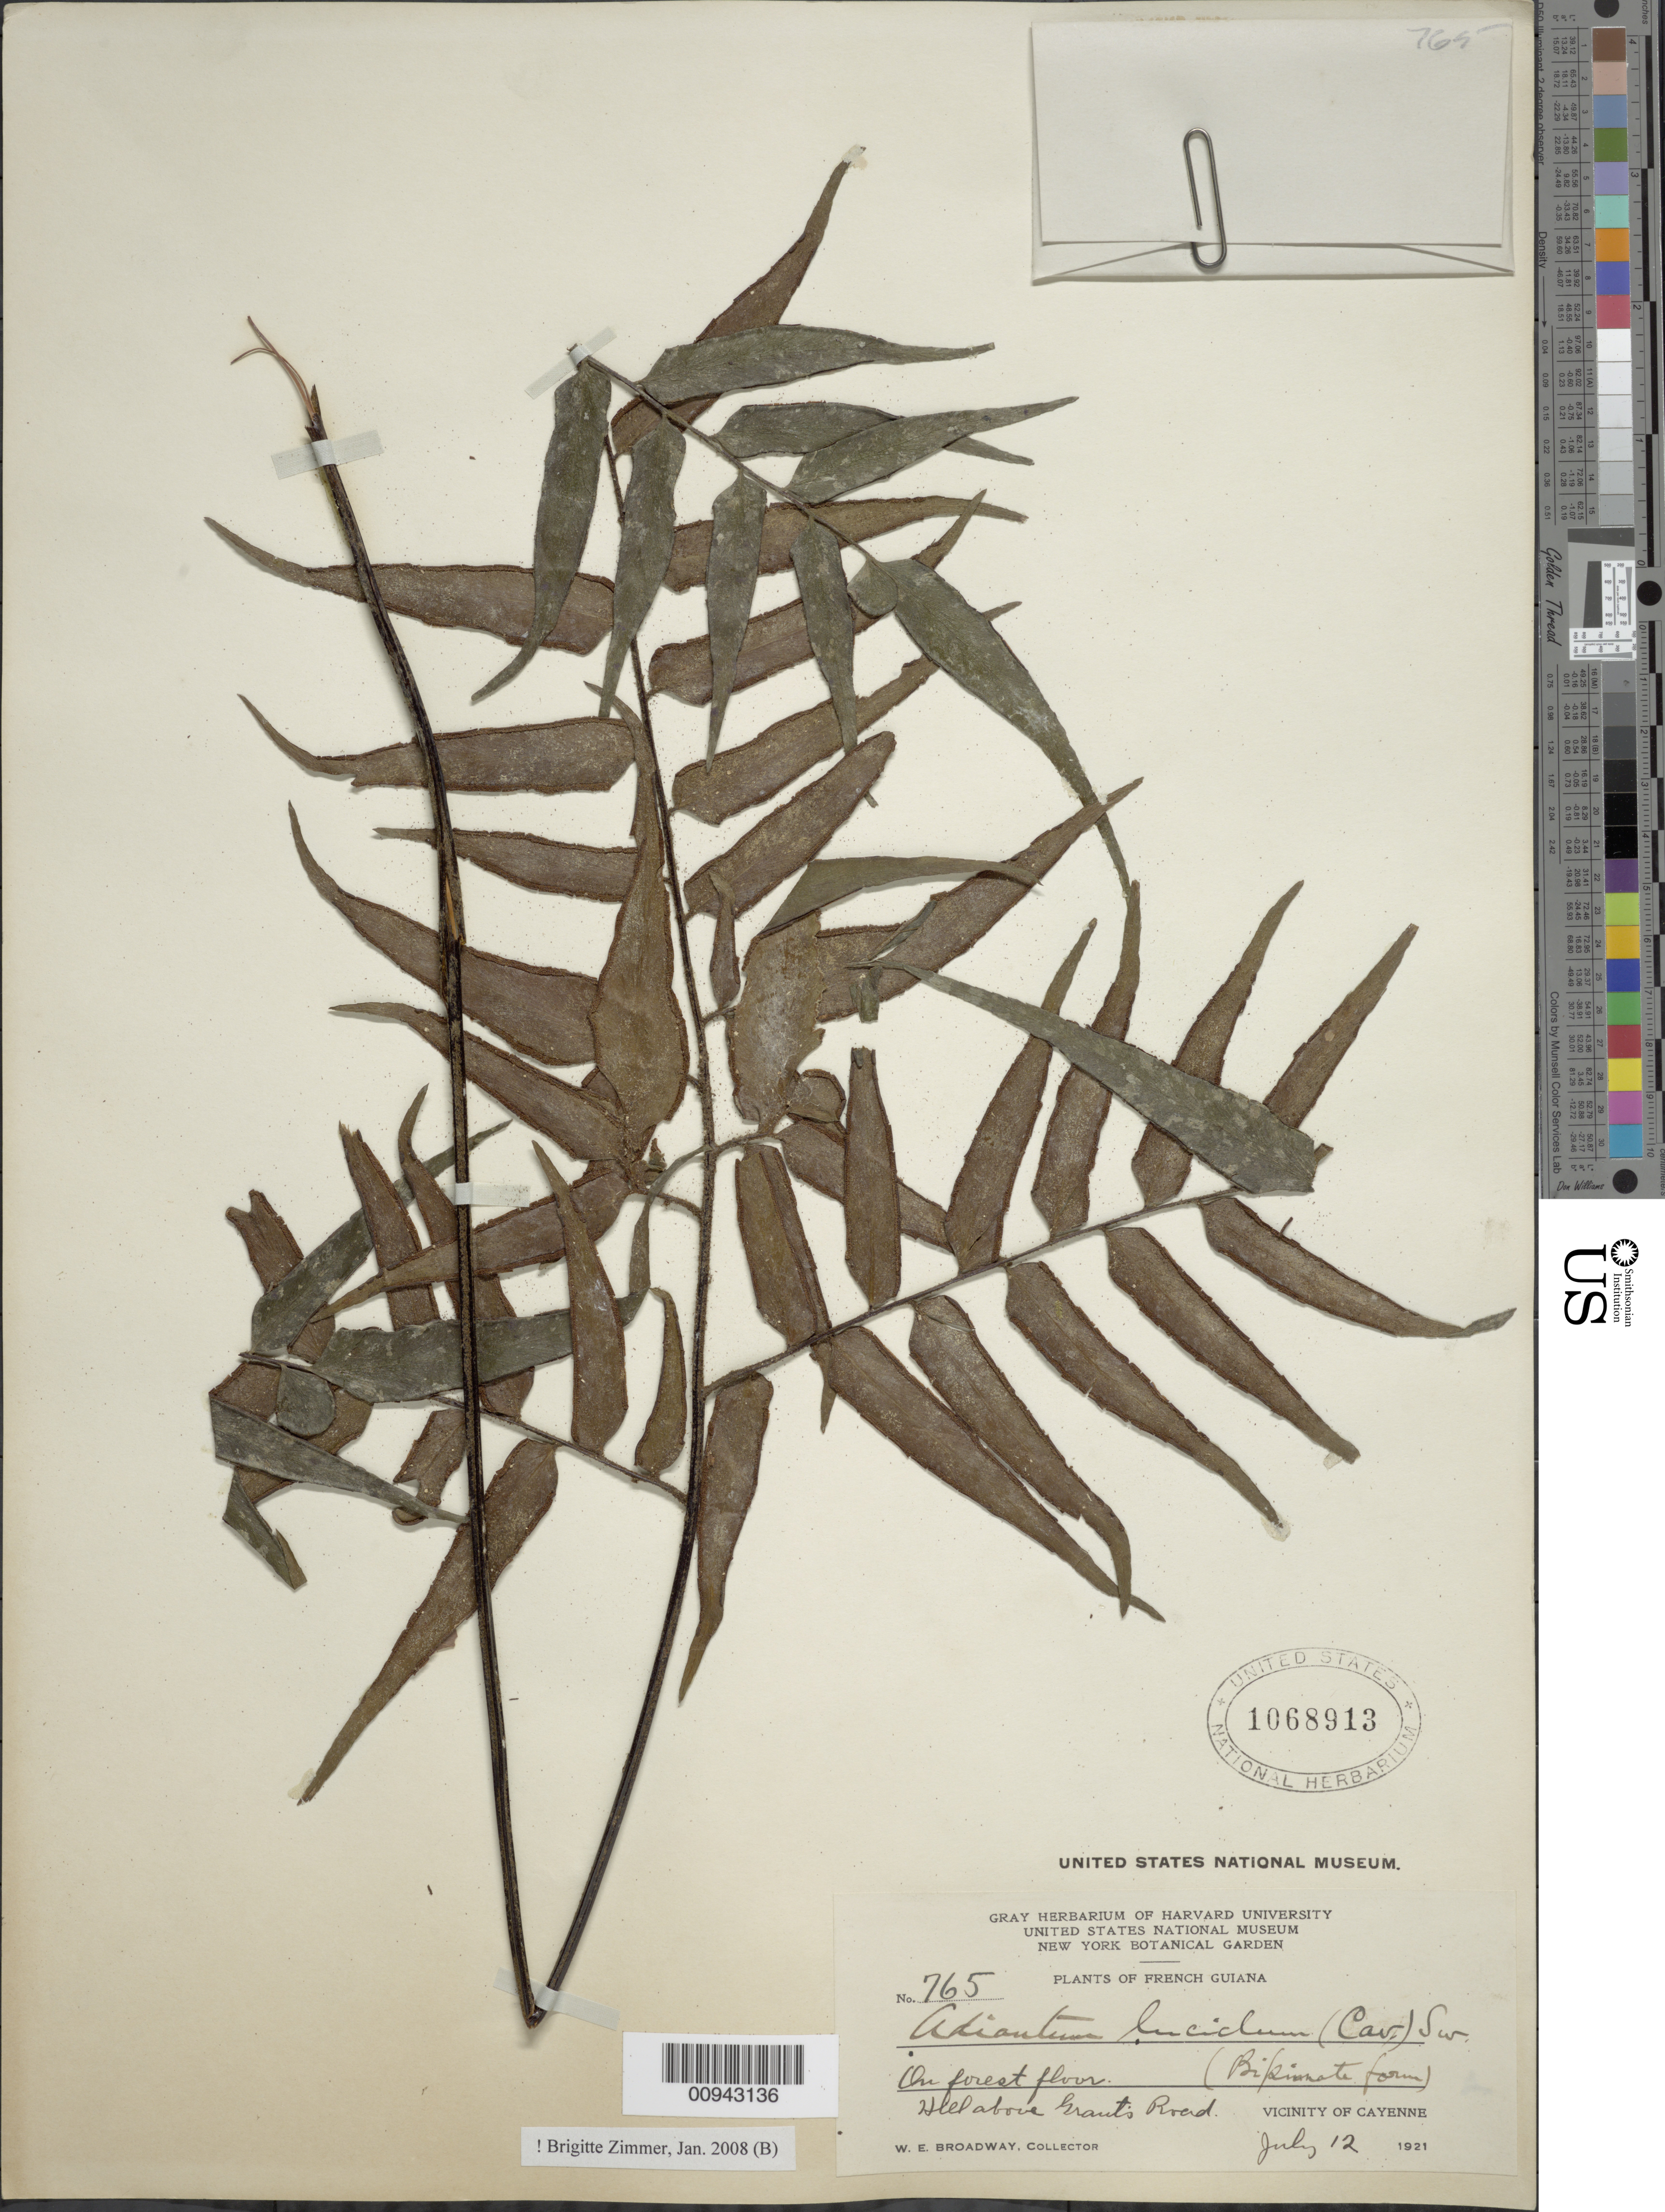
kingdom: Plantae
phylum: Tracheophyta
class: Polypodiopsida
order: Polypodiales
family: Pteridaceae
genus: Adiantum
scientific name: Adiantum lucidum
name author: (Cav.) Sw.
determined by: Zimmer, B.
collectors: W. E. Broadway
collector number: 765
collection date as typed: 12-Jul-21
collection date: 1921-07-12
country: French Guiana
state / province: Cayenne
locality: Cayenne, vic.; hill above Grants road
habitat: Forest floor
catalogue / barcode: US 1068913